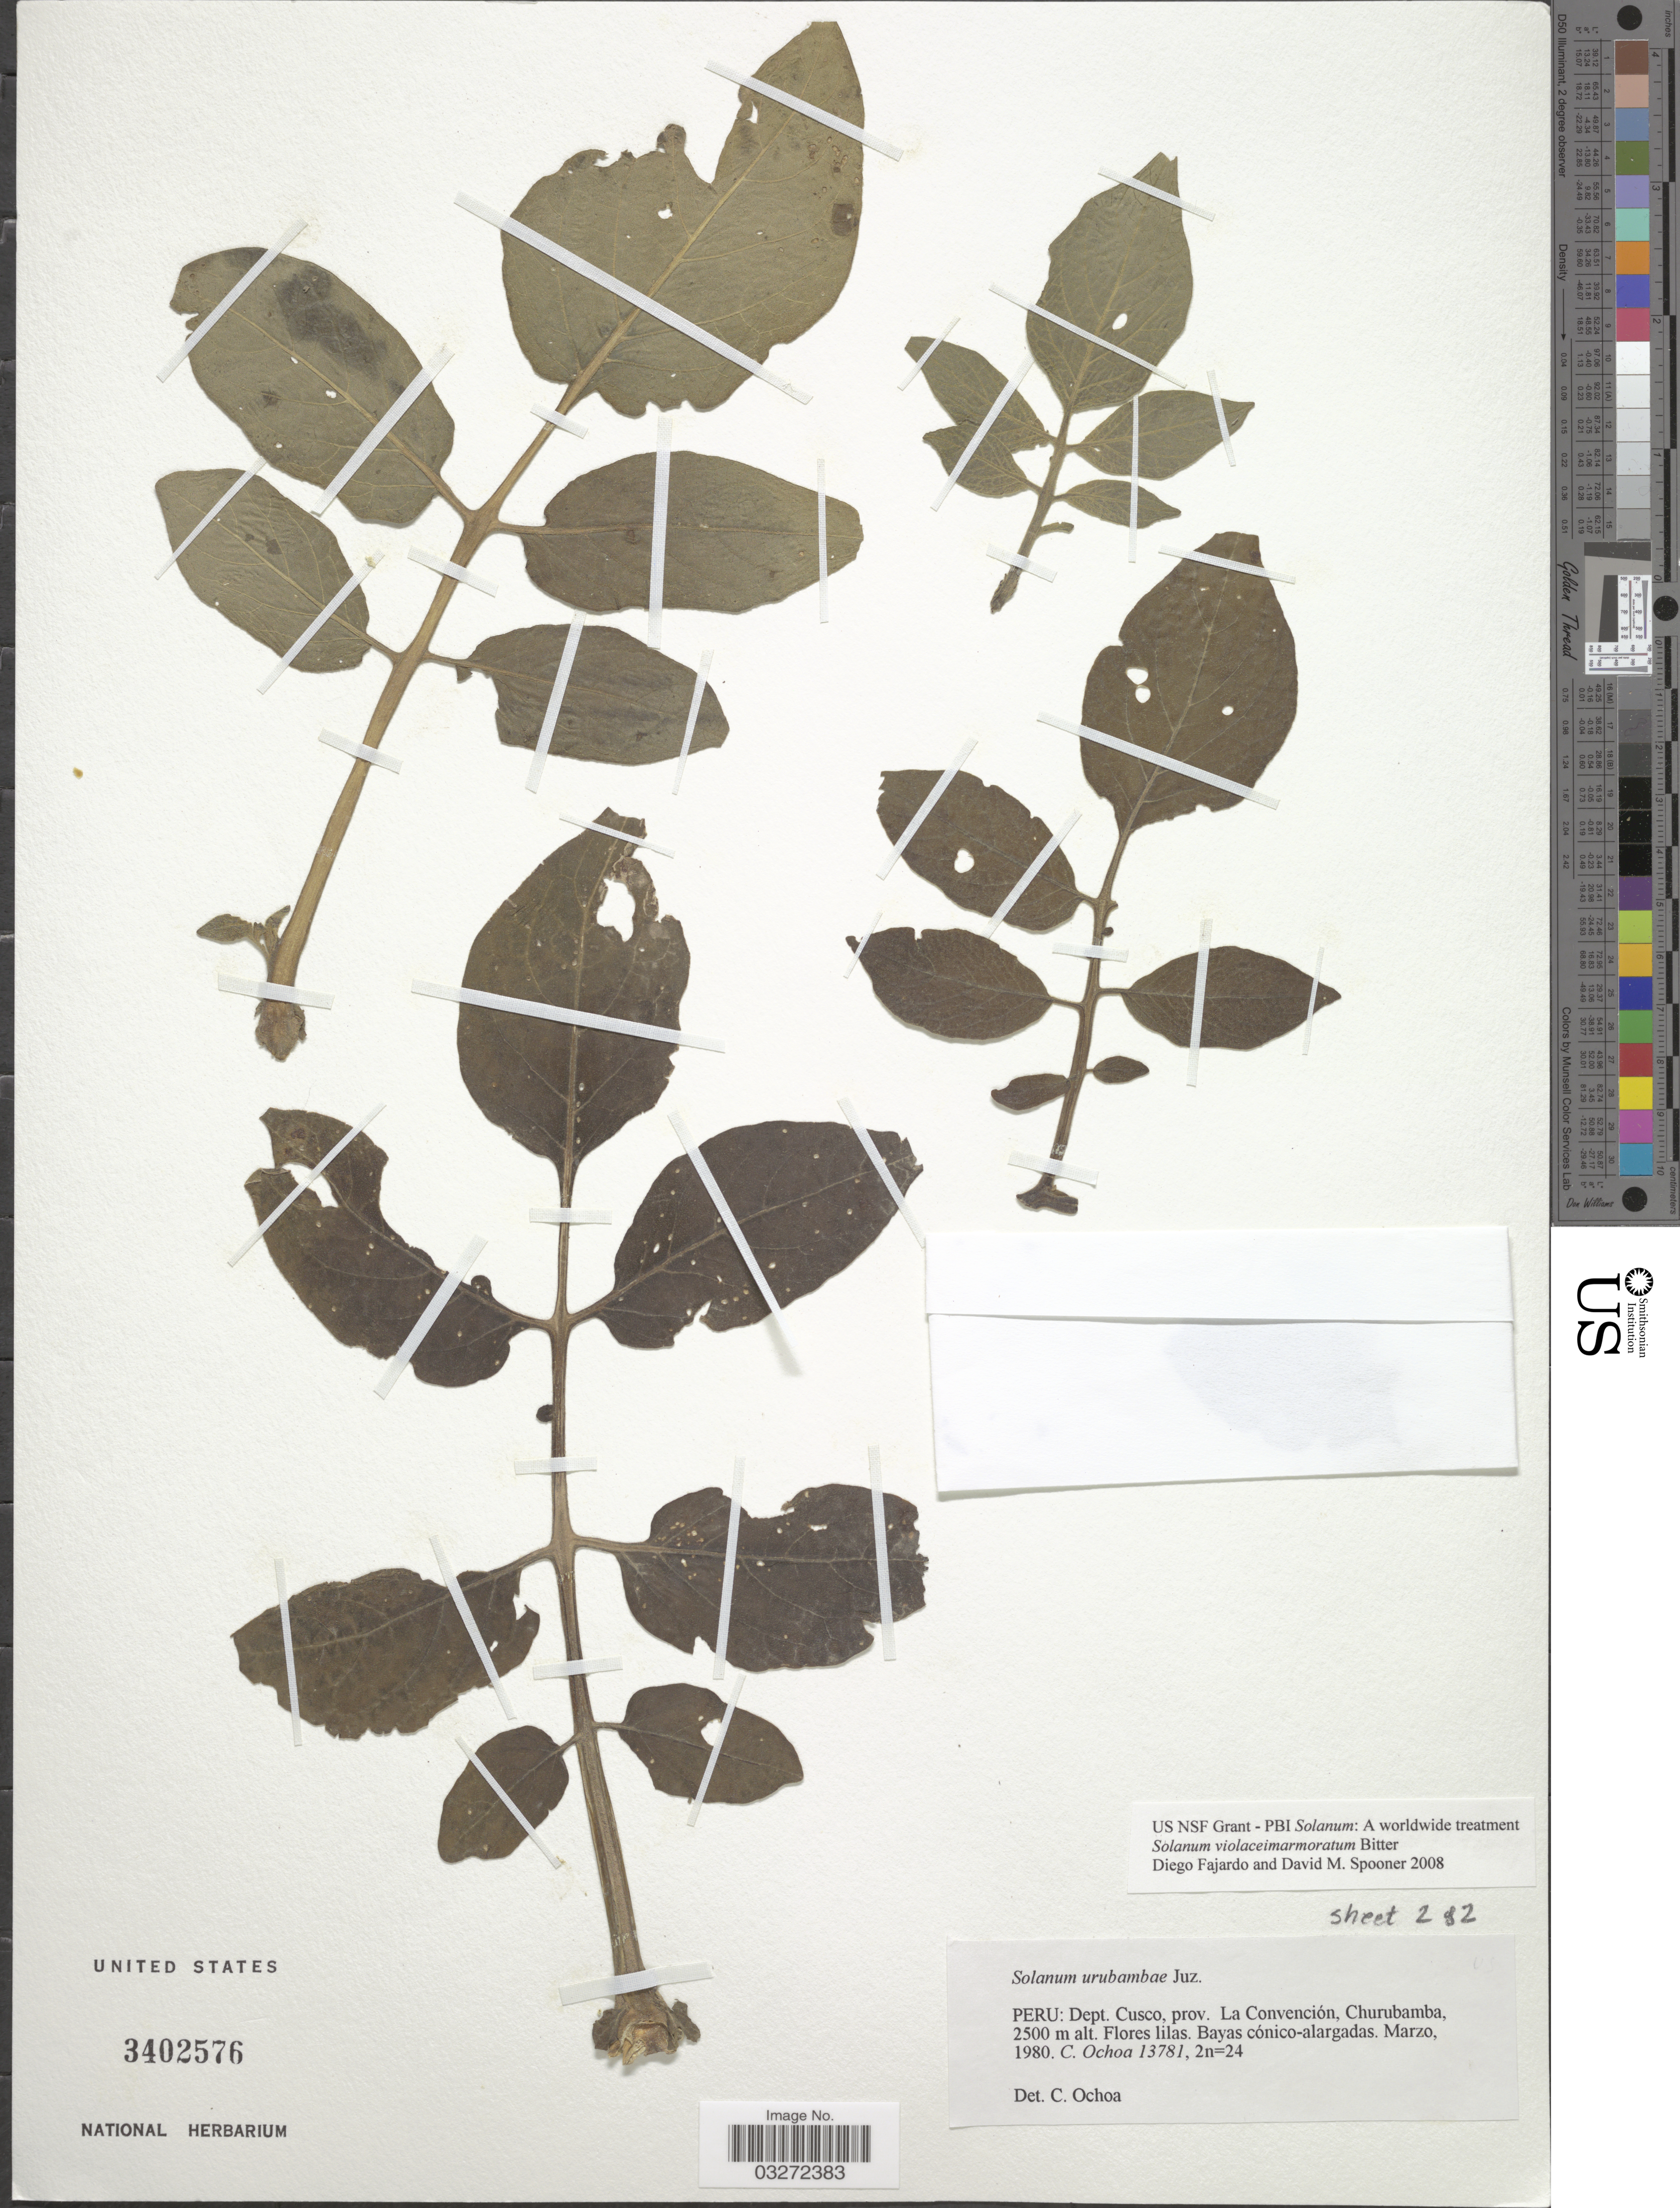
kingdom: Plantae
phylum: Tracheophyta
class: Magnoliopsida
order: Solanales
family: Solanaceae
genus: Solanum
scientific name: Solanum violaceimarmoratum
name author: Bitter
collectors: C. Ochoa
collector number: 13781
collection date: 1980-03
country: Peru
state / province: Cusco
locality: Dept. Cusco, prov. La Convención, Churubamba.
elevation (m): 2500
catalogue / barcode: US 3402576